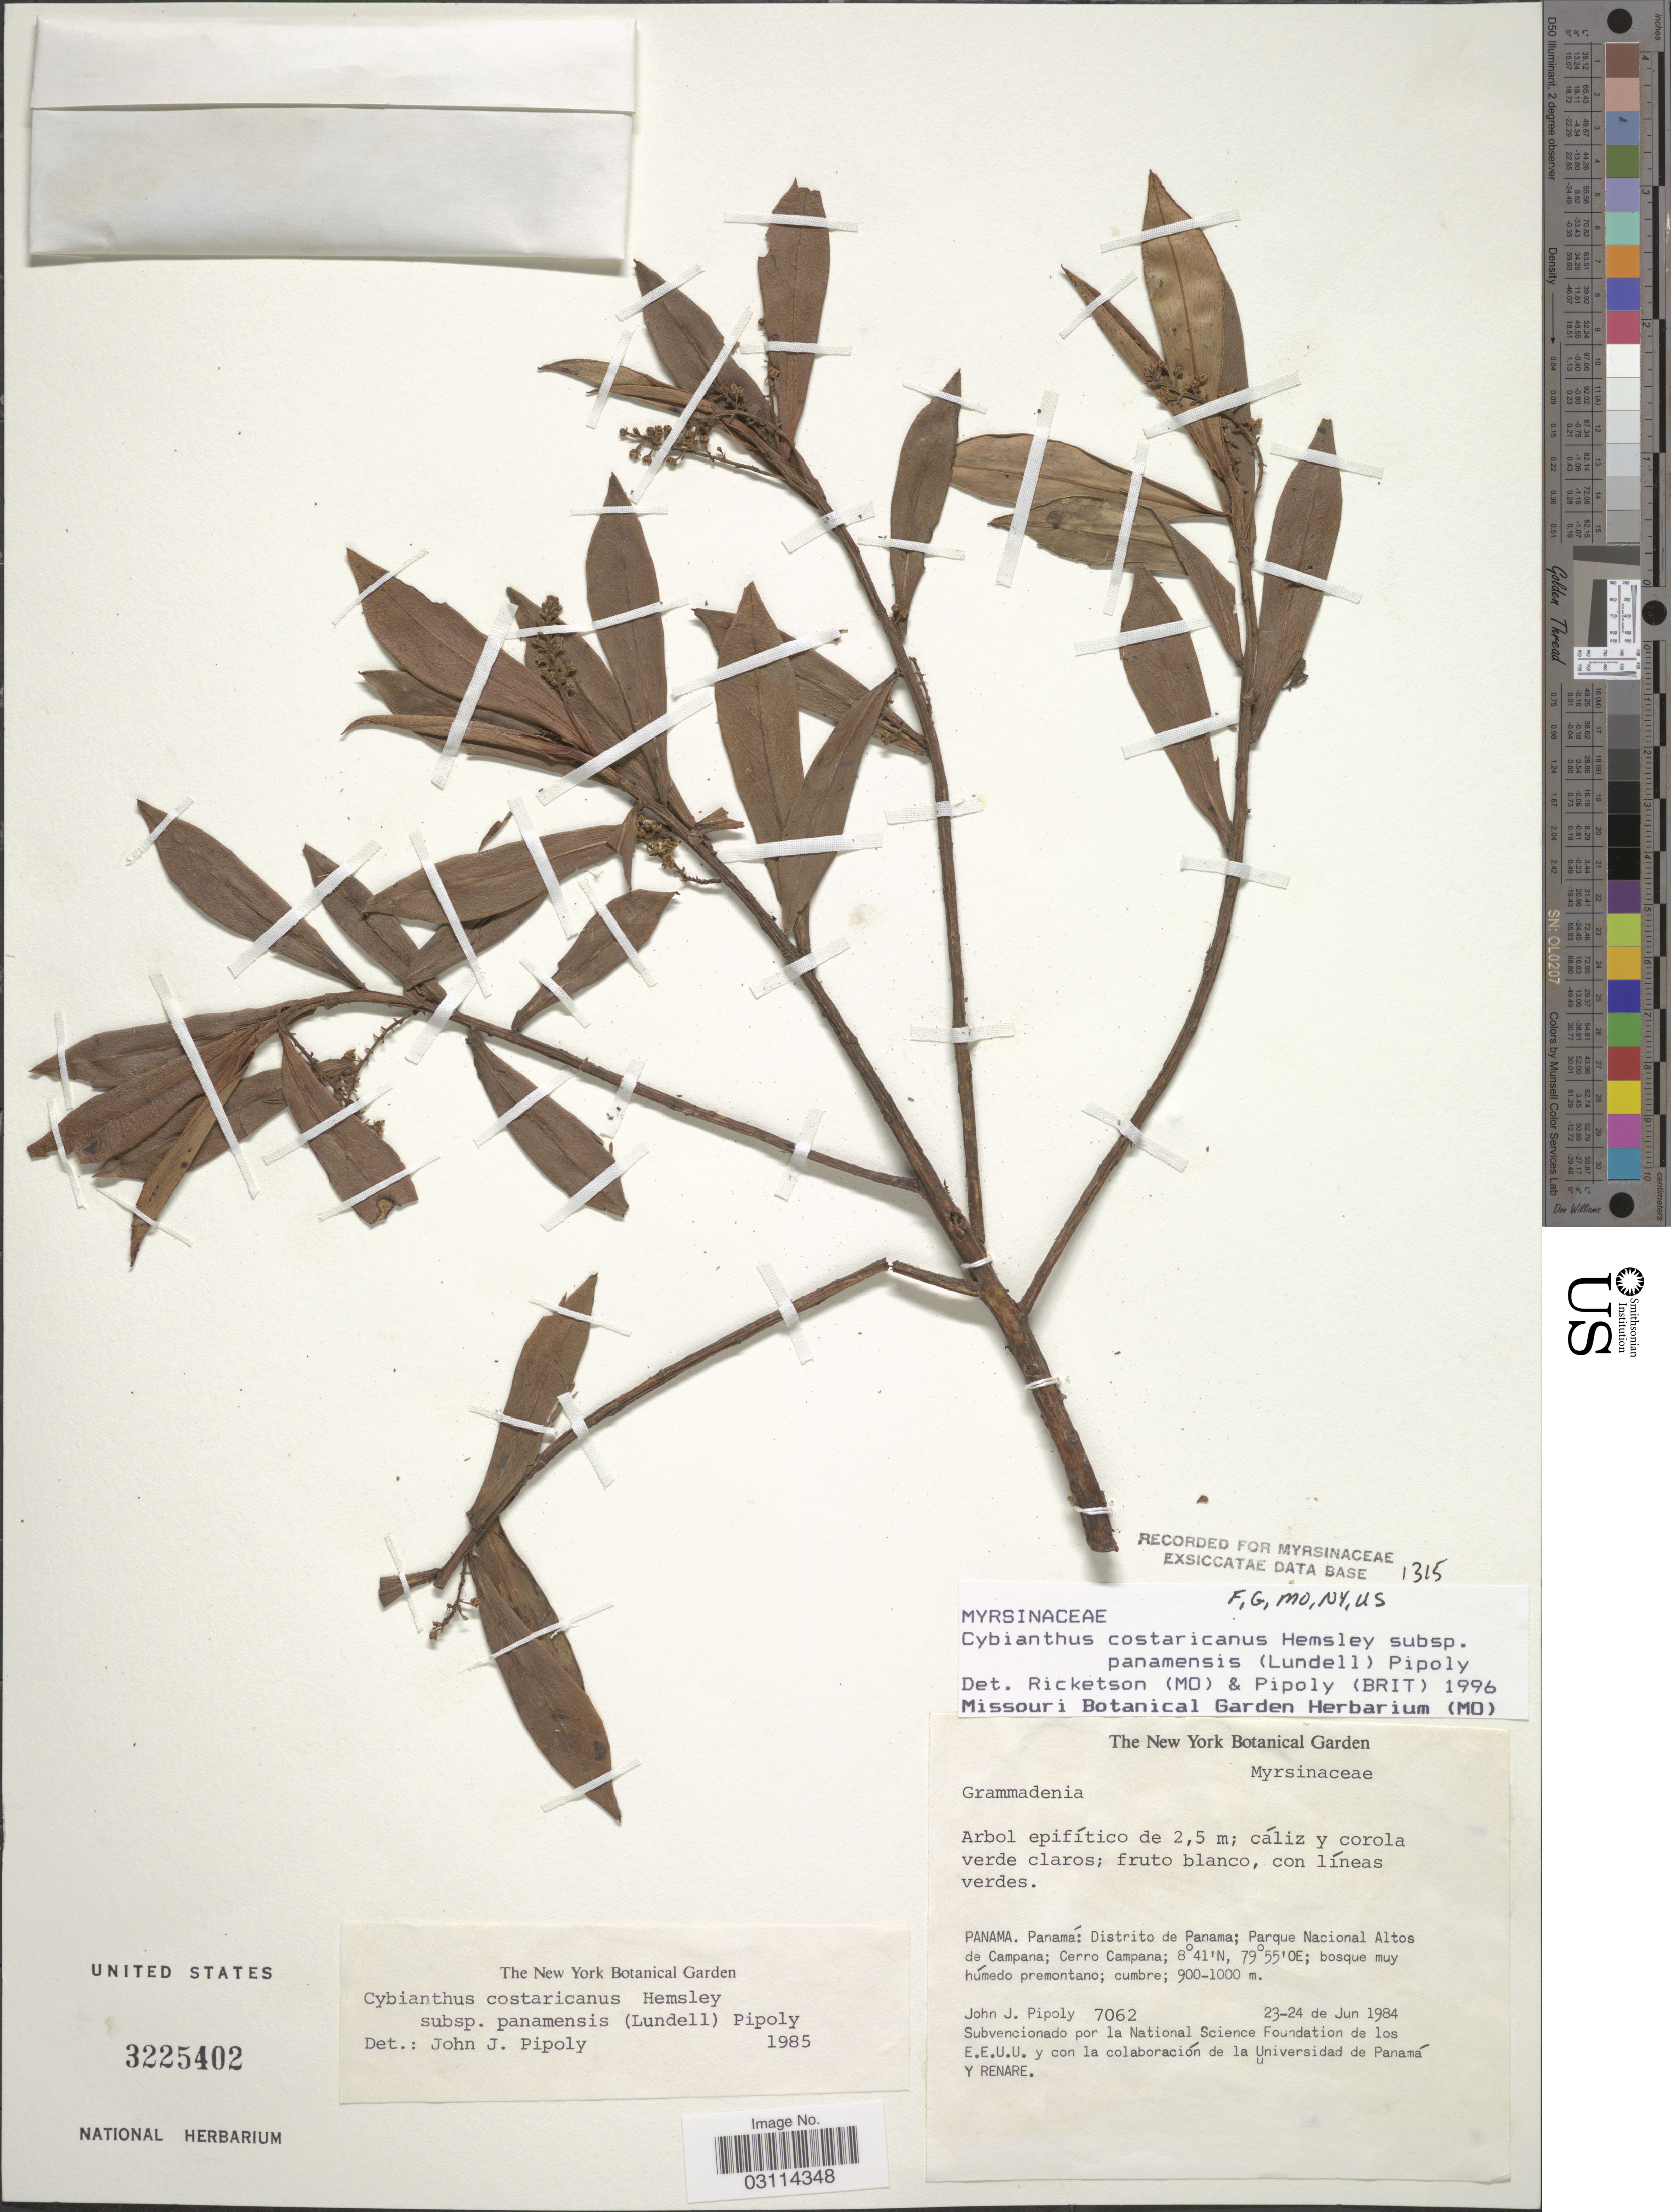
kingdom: Plantae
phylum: Tracheophyta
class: Magnoliopsida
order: Ericales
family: Primulaceae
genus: Cybianthus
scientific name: Cybianthus costaricanus subsp. panamensis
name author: (Lundell) Pipoly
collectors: J. J. Pipoly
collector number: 7062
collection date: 1984-06-23/1984-06-24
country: Panama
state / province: Panamá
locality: Distrito de Panamá: Parque Nacional Altos de Campana; Cerro Campana; bosque muy húmedo premontano.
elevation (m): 900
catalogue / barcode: US 3225402